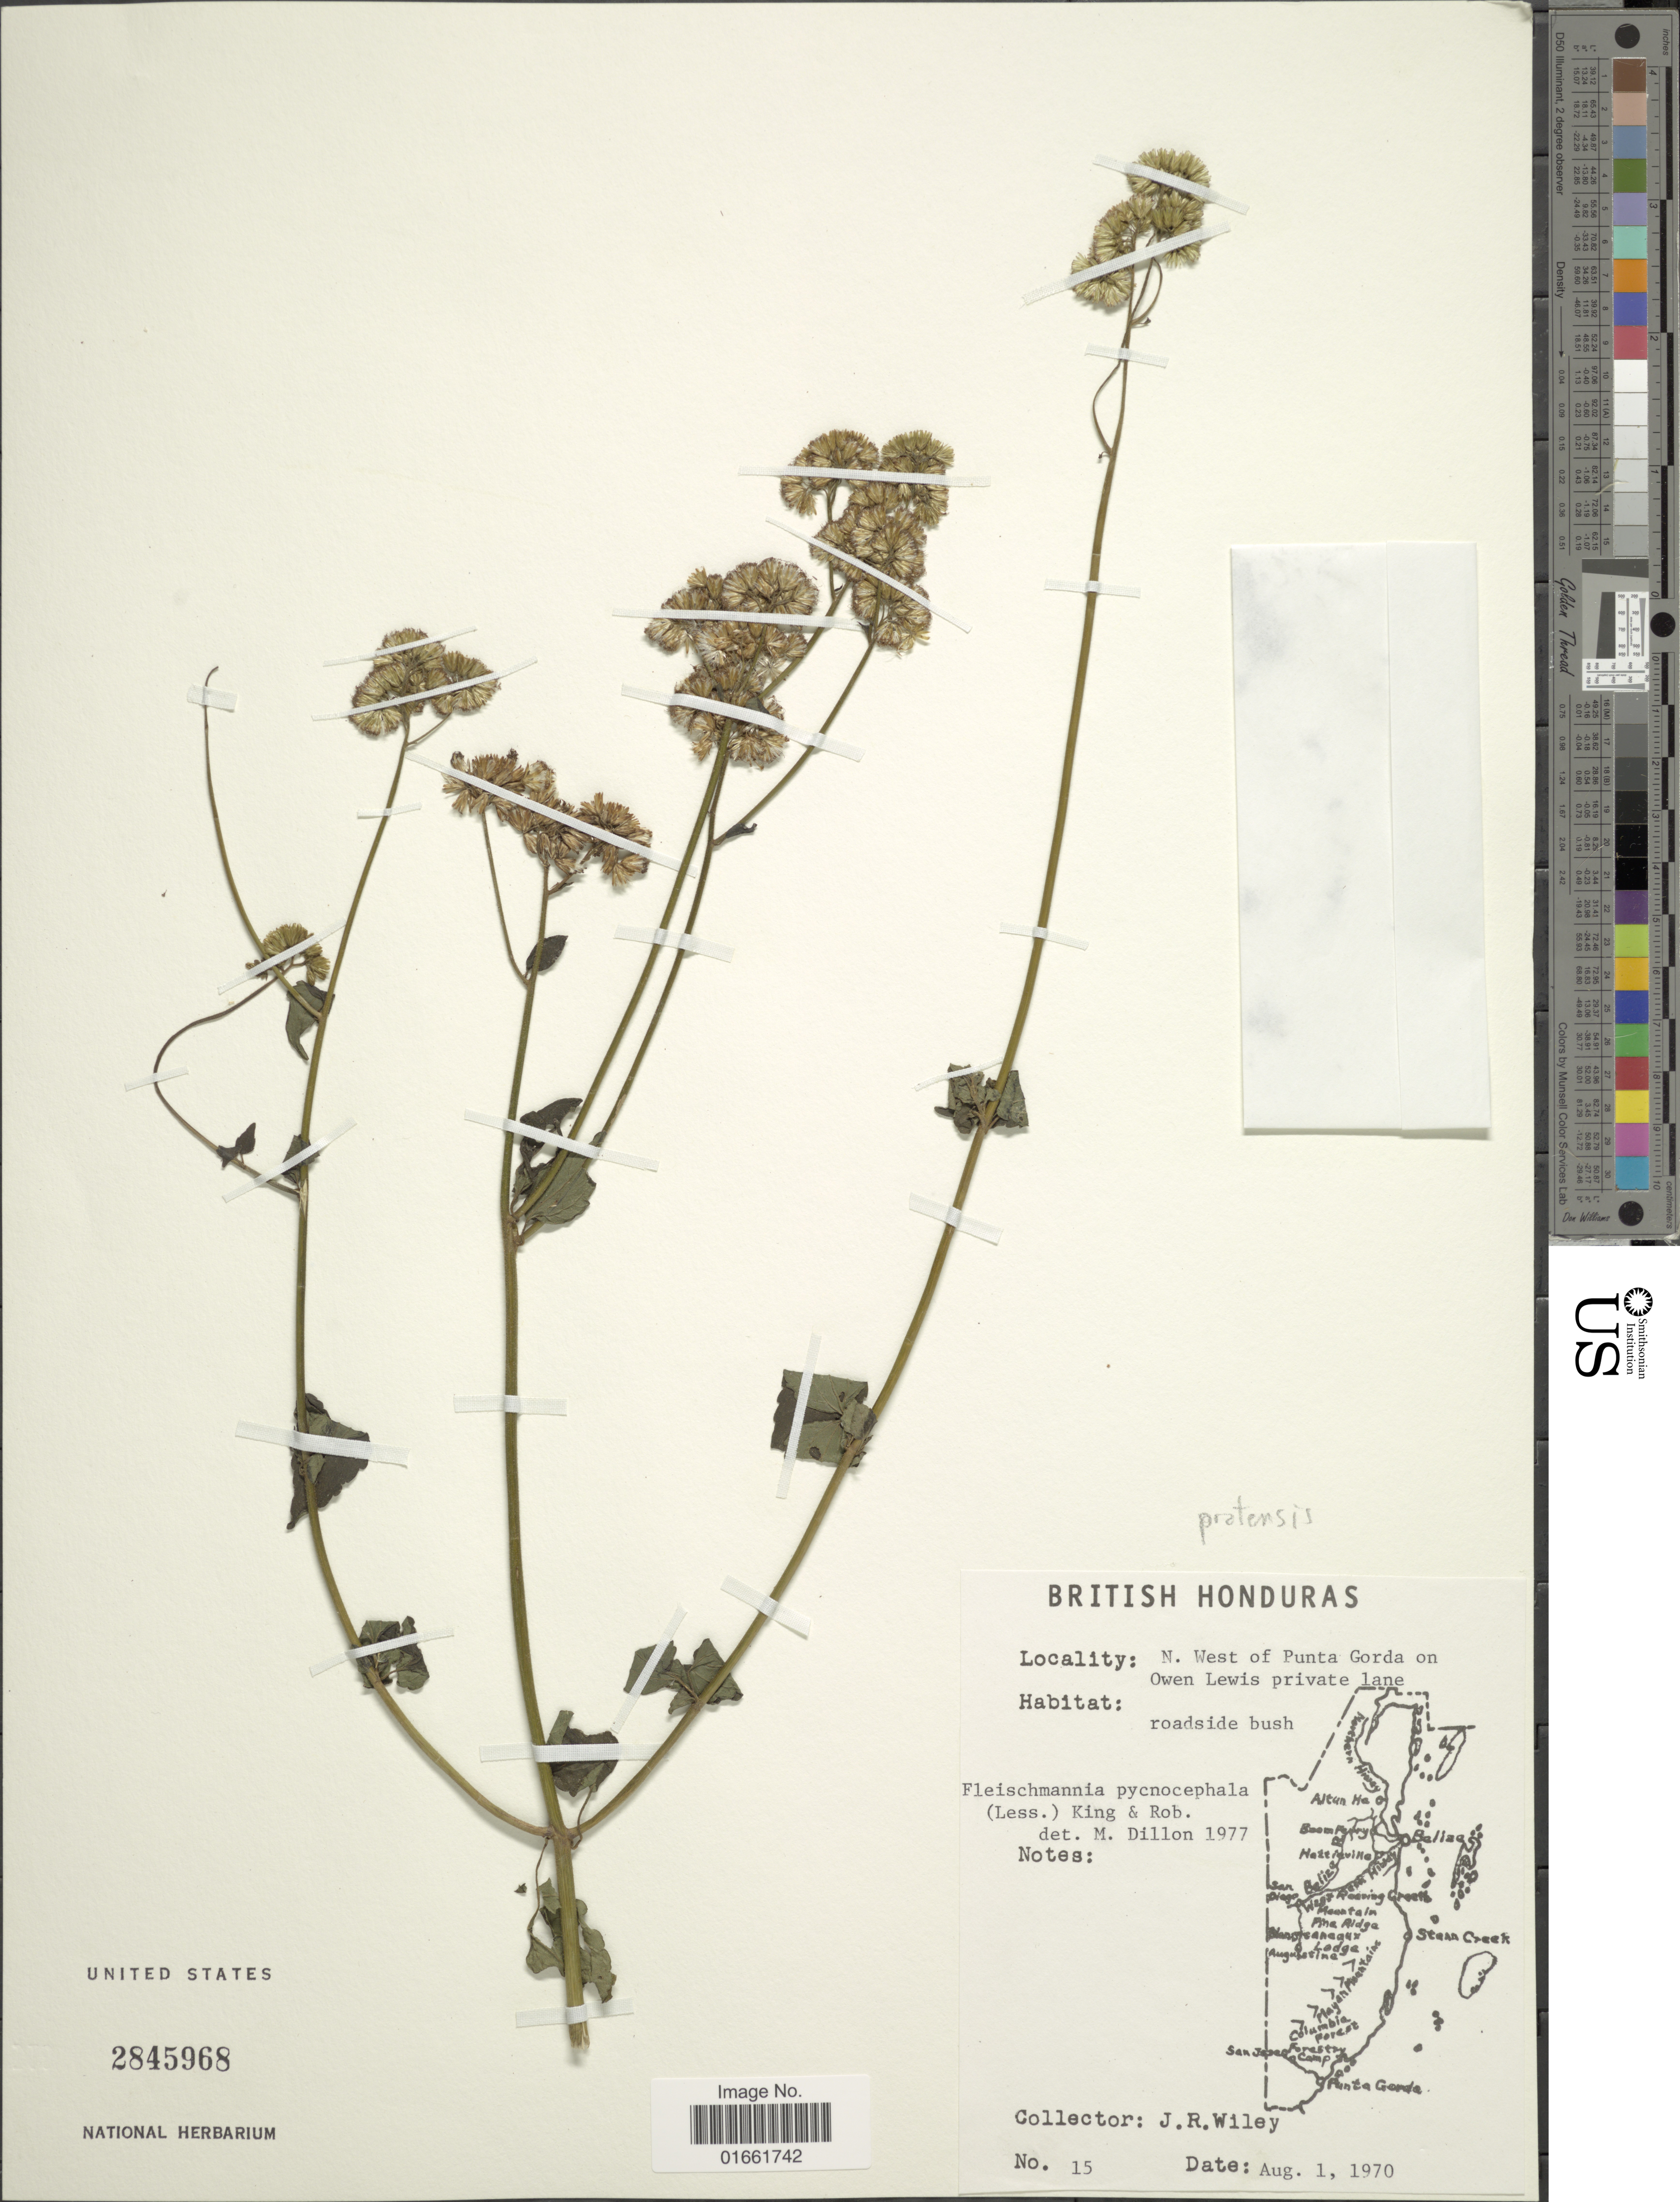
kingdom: Plantae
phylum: Tracheophyta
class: Magnoliopsida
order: Asterales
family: Asteraceae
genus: Fleischmannia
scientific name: Fleischmannia pratensis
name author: (Klatt) R.M. King & H. Rob.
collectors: J. Wiley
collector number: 15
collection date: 1970-08-01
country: Belize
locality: British Honduras. N. West of Punta Gorda on Owen Lewis private lane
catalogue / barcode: US 2845968